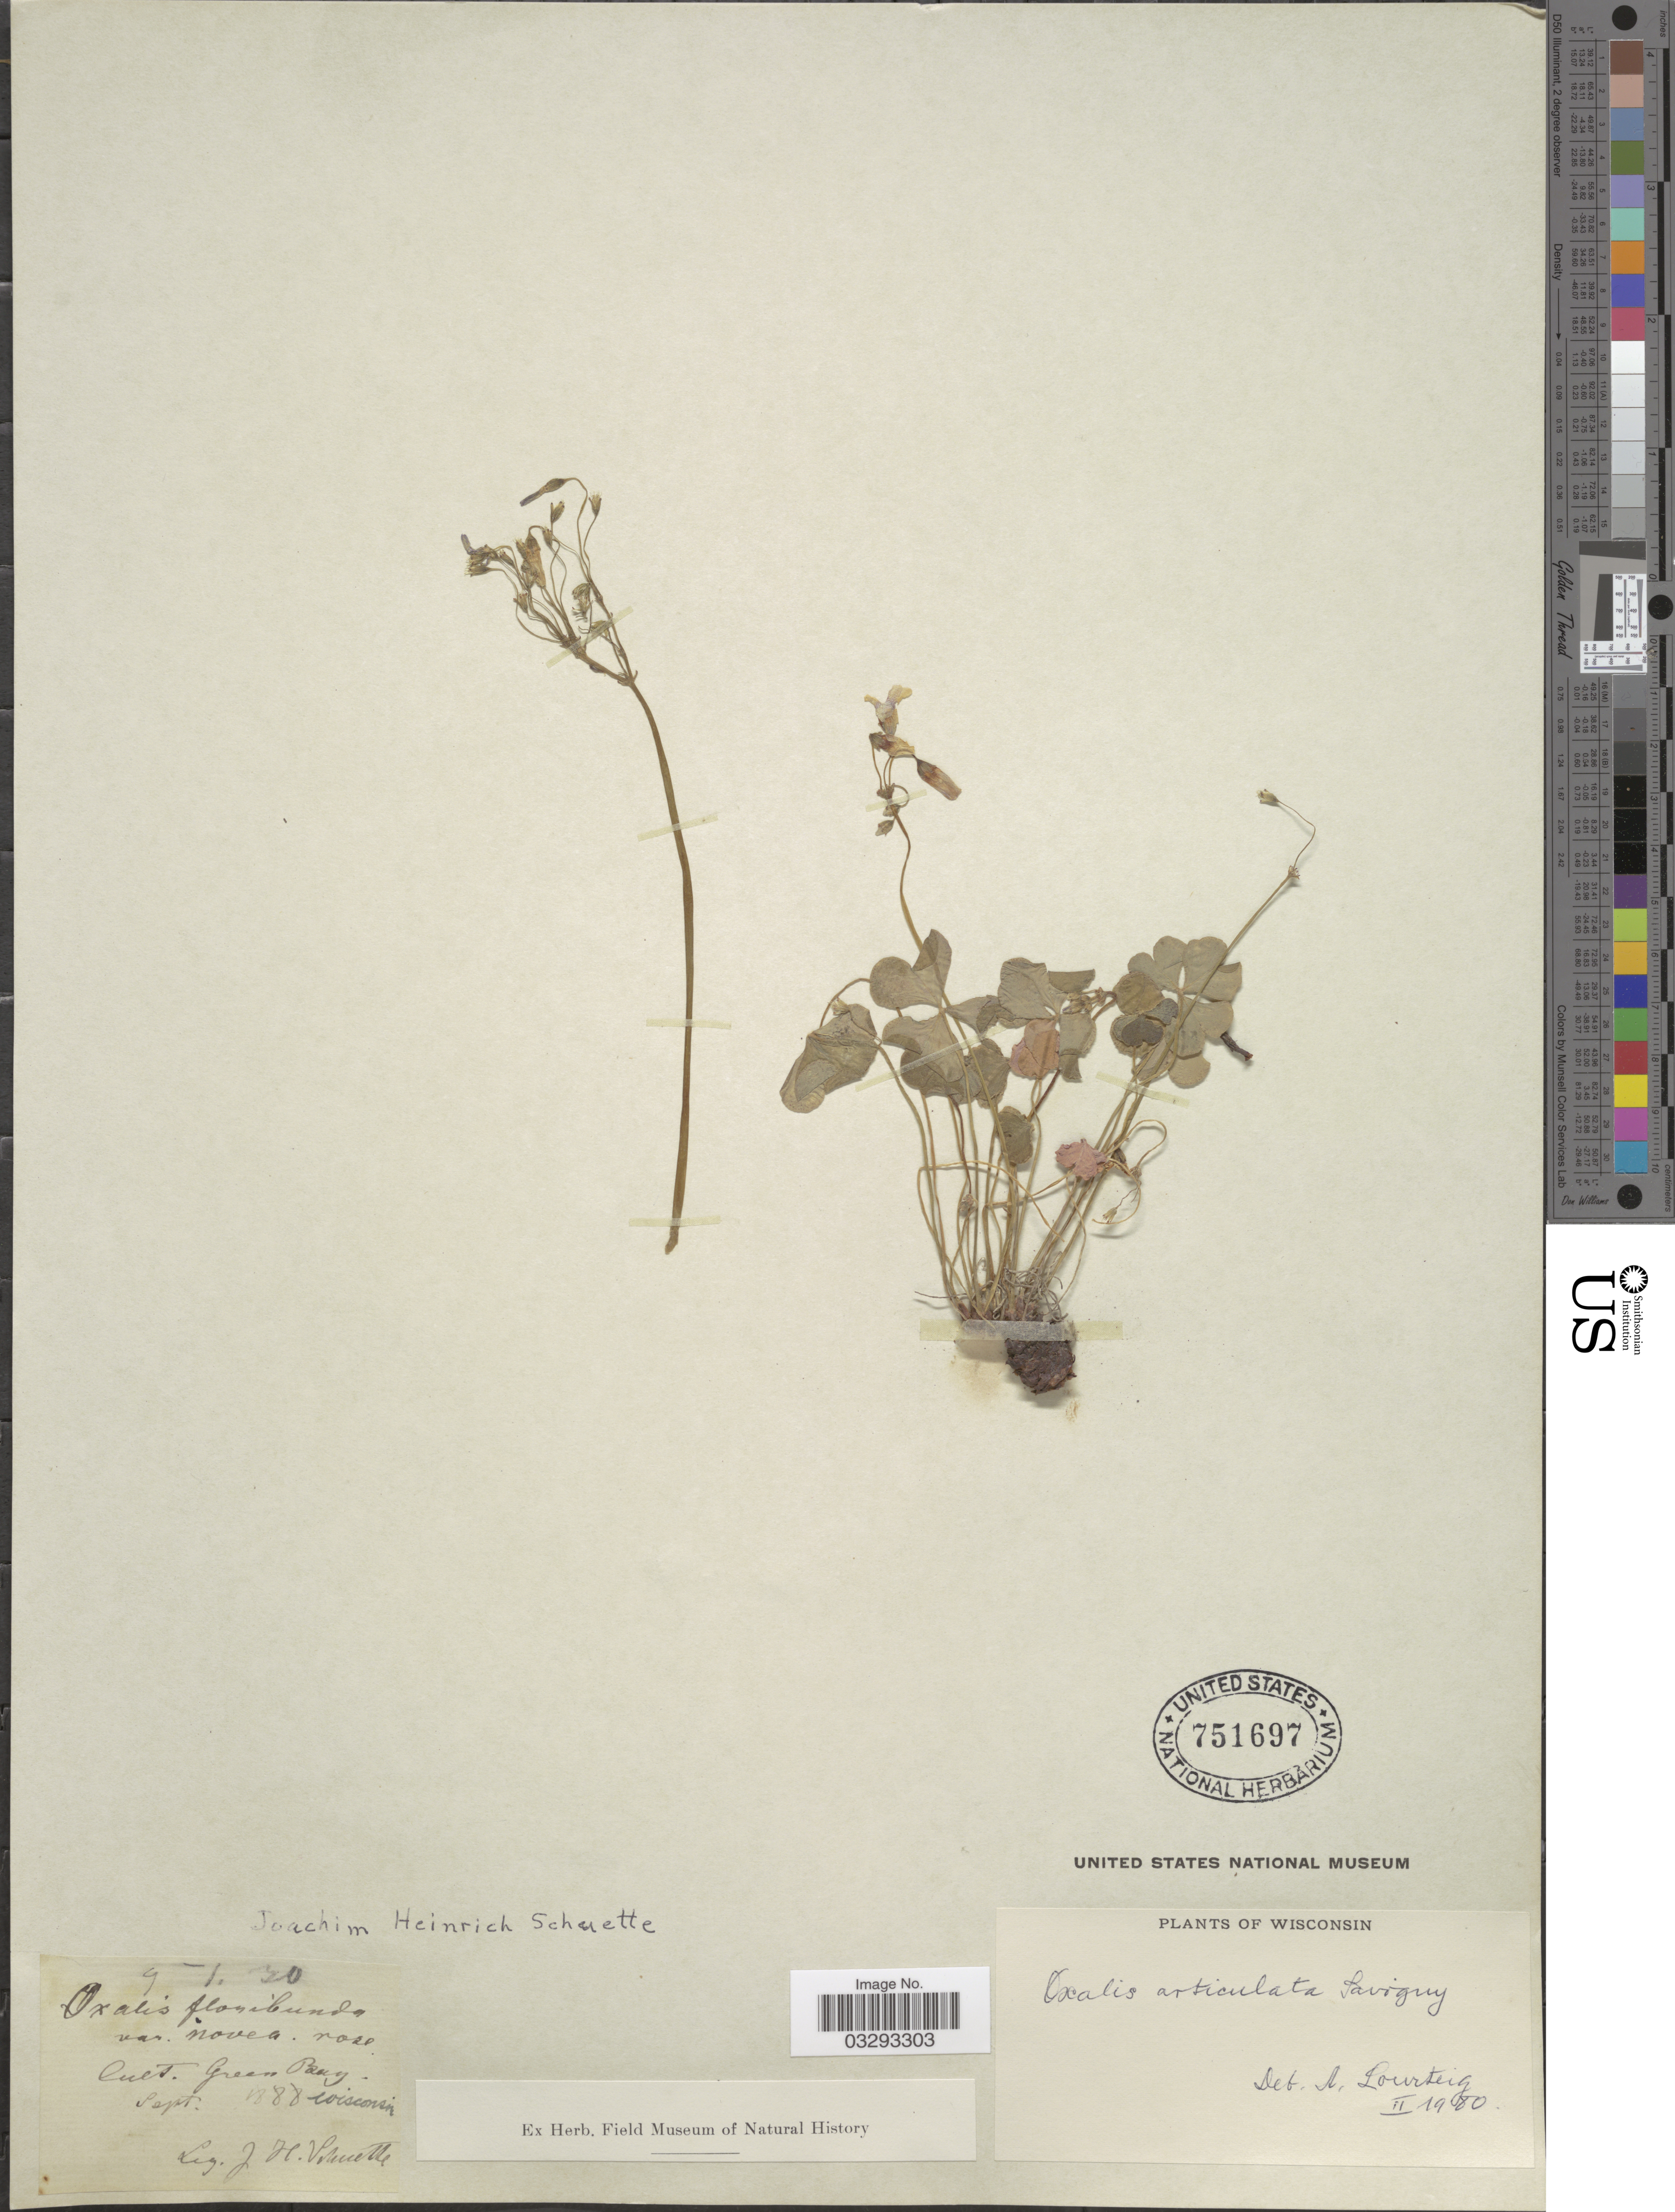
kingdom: Plantae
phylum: Tracheophyta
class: Magnoliopsida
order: Oxalidales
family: Oxalidaceae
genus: Oxalis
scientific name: Oxalis articulata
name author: Savigny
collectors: J. H. Schuette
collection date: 1888-09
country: United States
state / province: Wisconsin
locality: Cult. Green Bay.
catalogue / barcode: US 751697